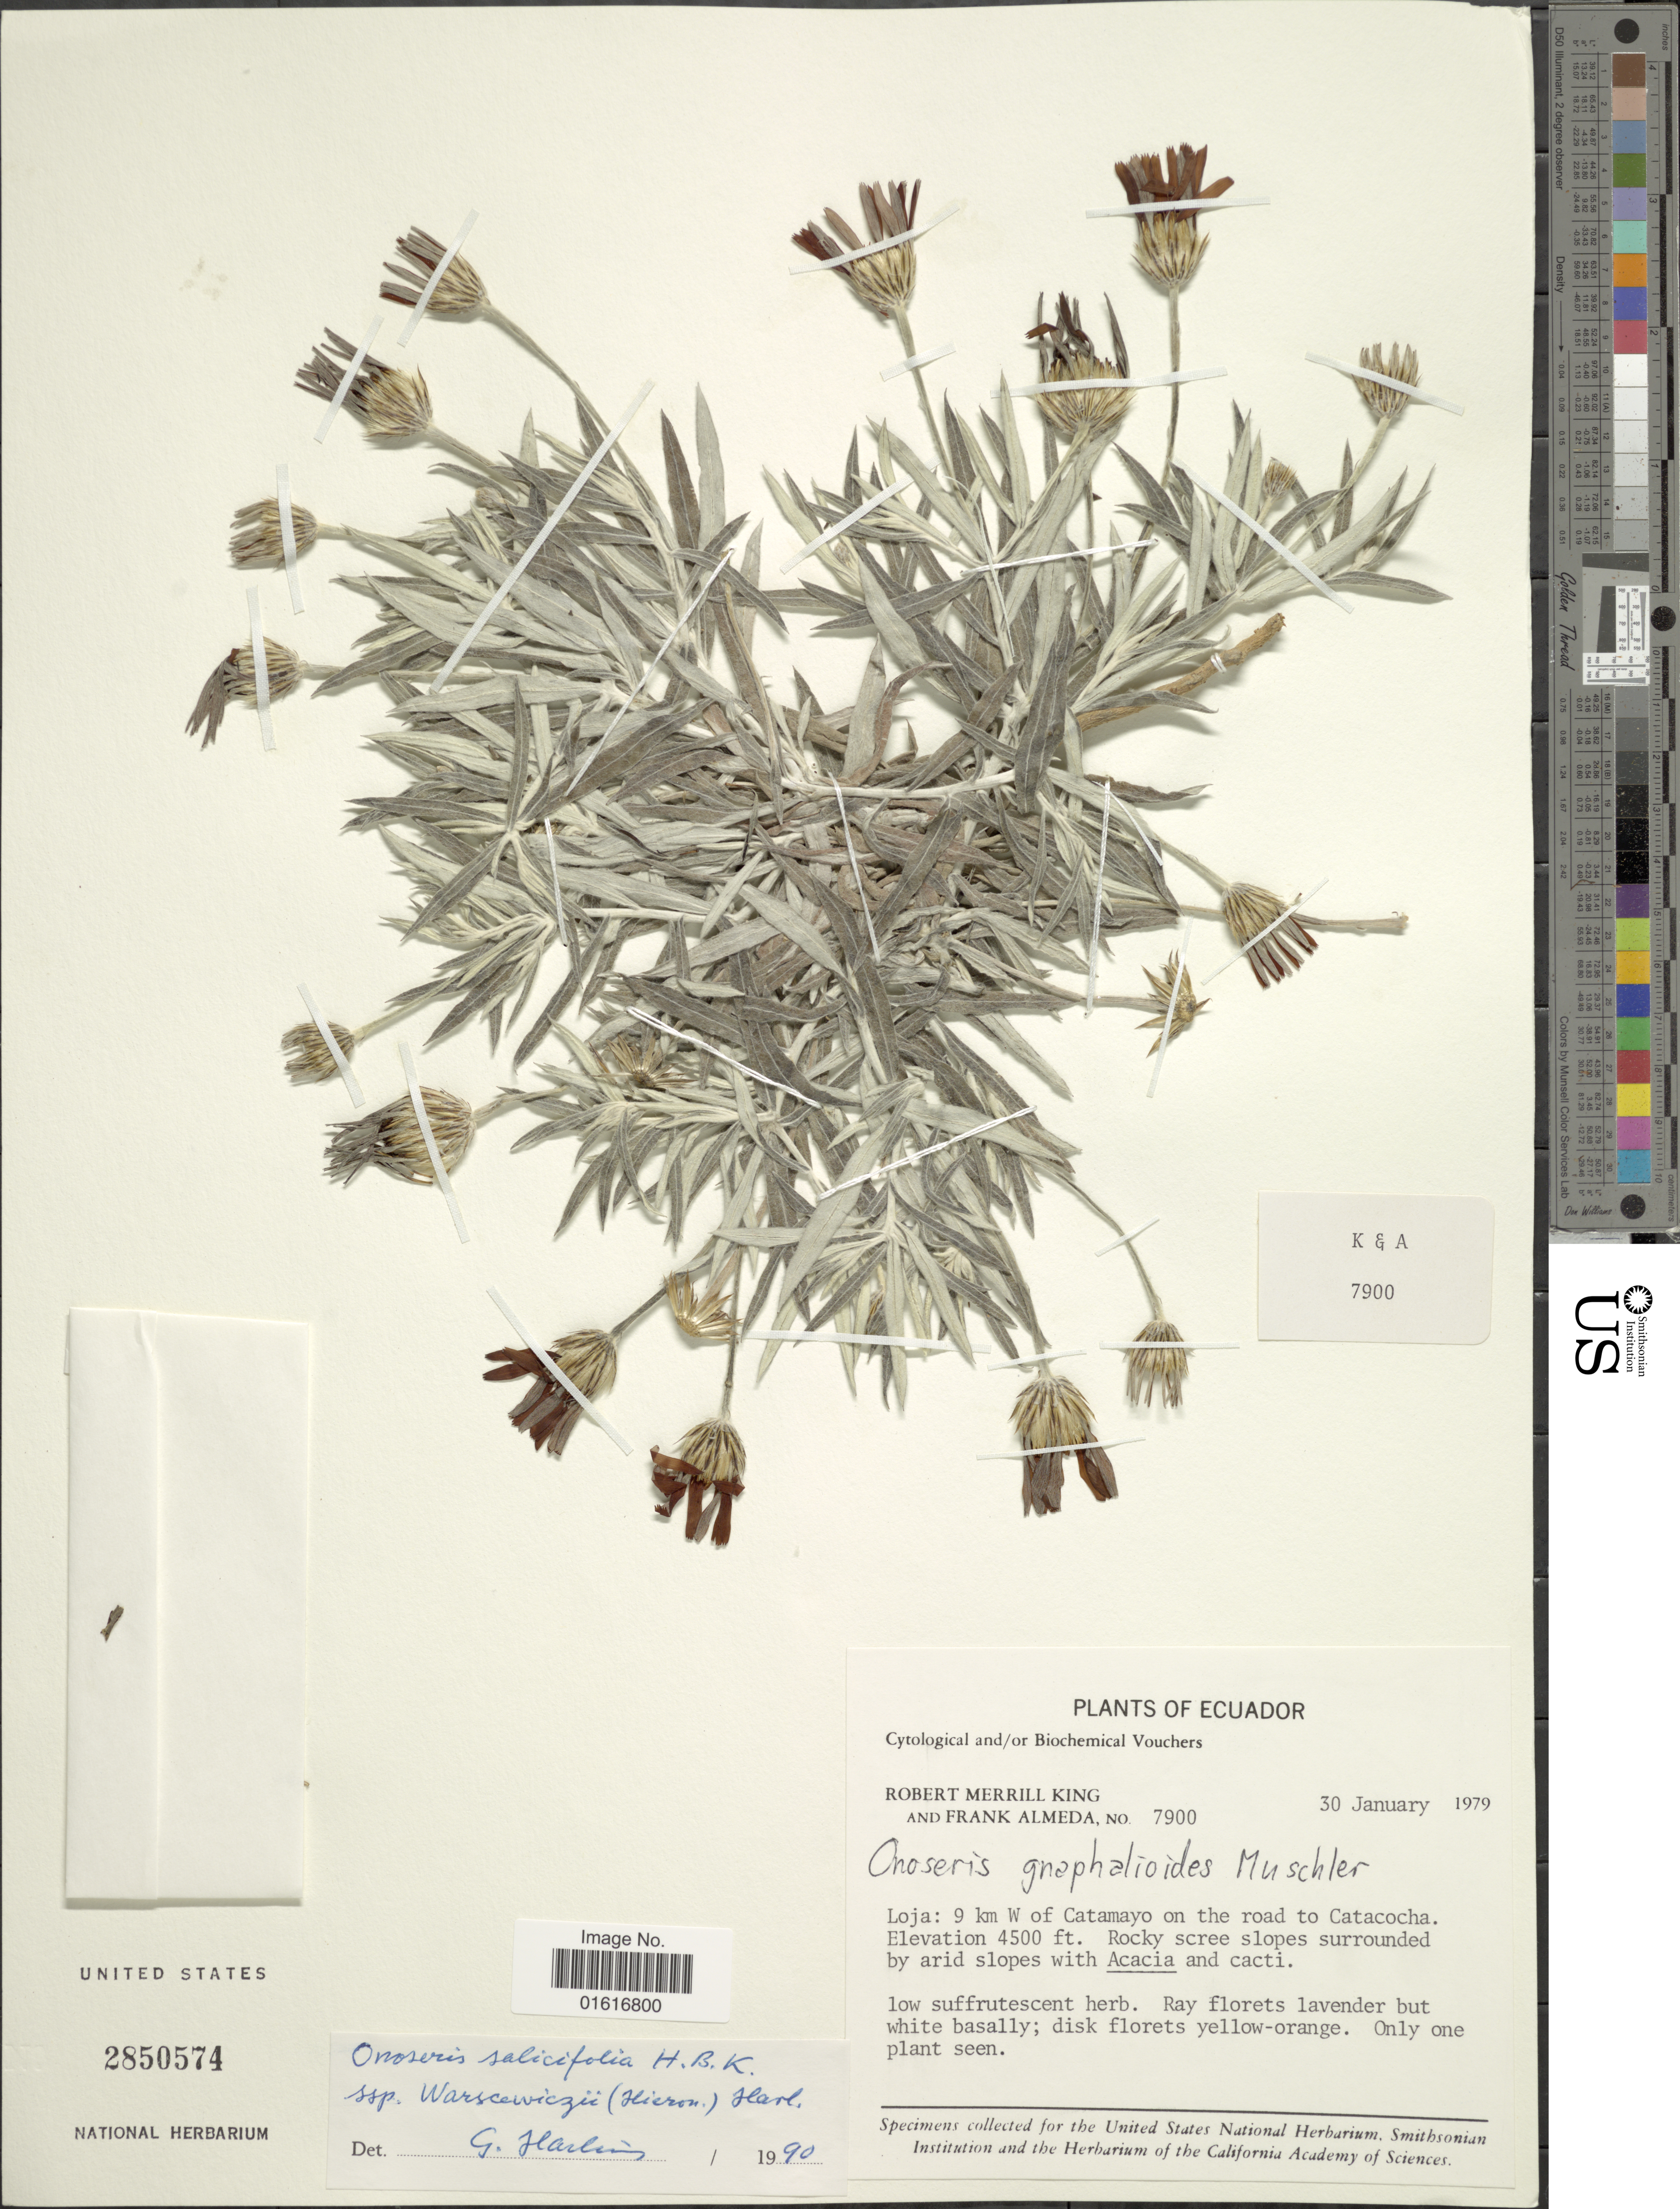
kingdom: Plantae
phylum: Tracheophyta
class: Magnoliopsida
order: Asterales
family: Asteraceae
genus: Onoseris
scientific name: Onoseris salicifolia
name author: Kunth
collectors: R. M. King & F. Almeda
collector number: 7900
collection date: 1979-01-30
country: Ecuador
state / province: Loja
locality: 9 km W of Catamayo on the road to Catacocha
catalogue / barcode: US 2850574